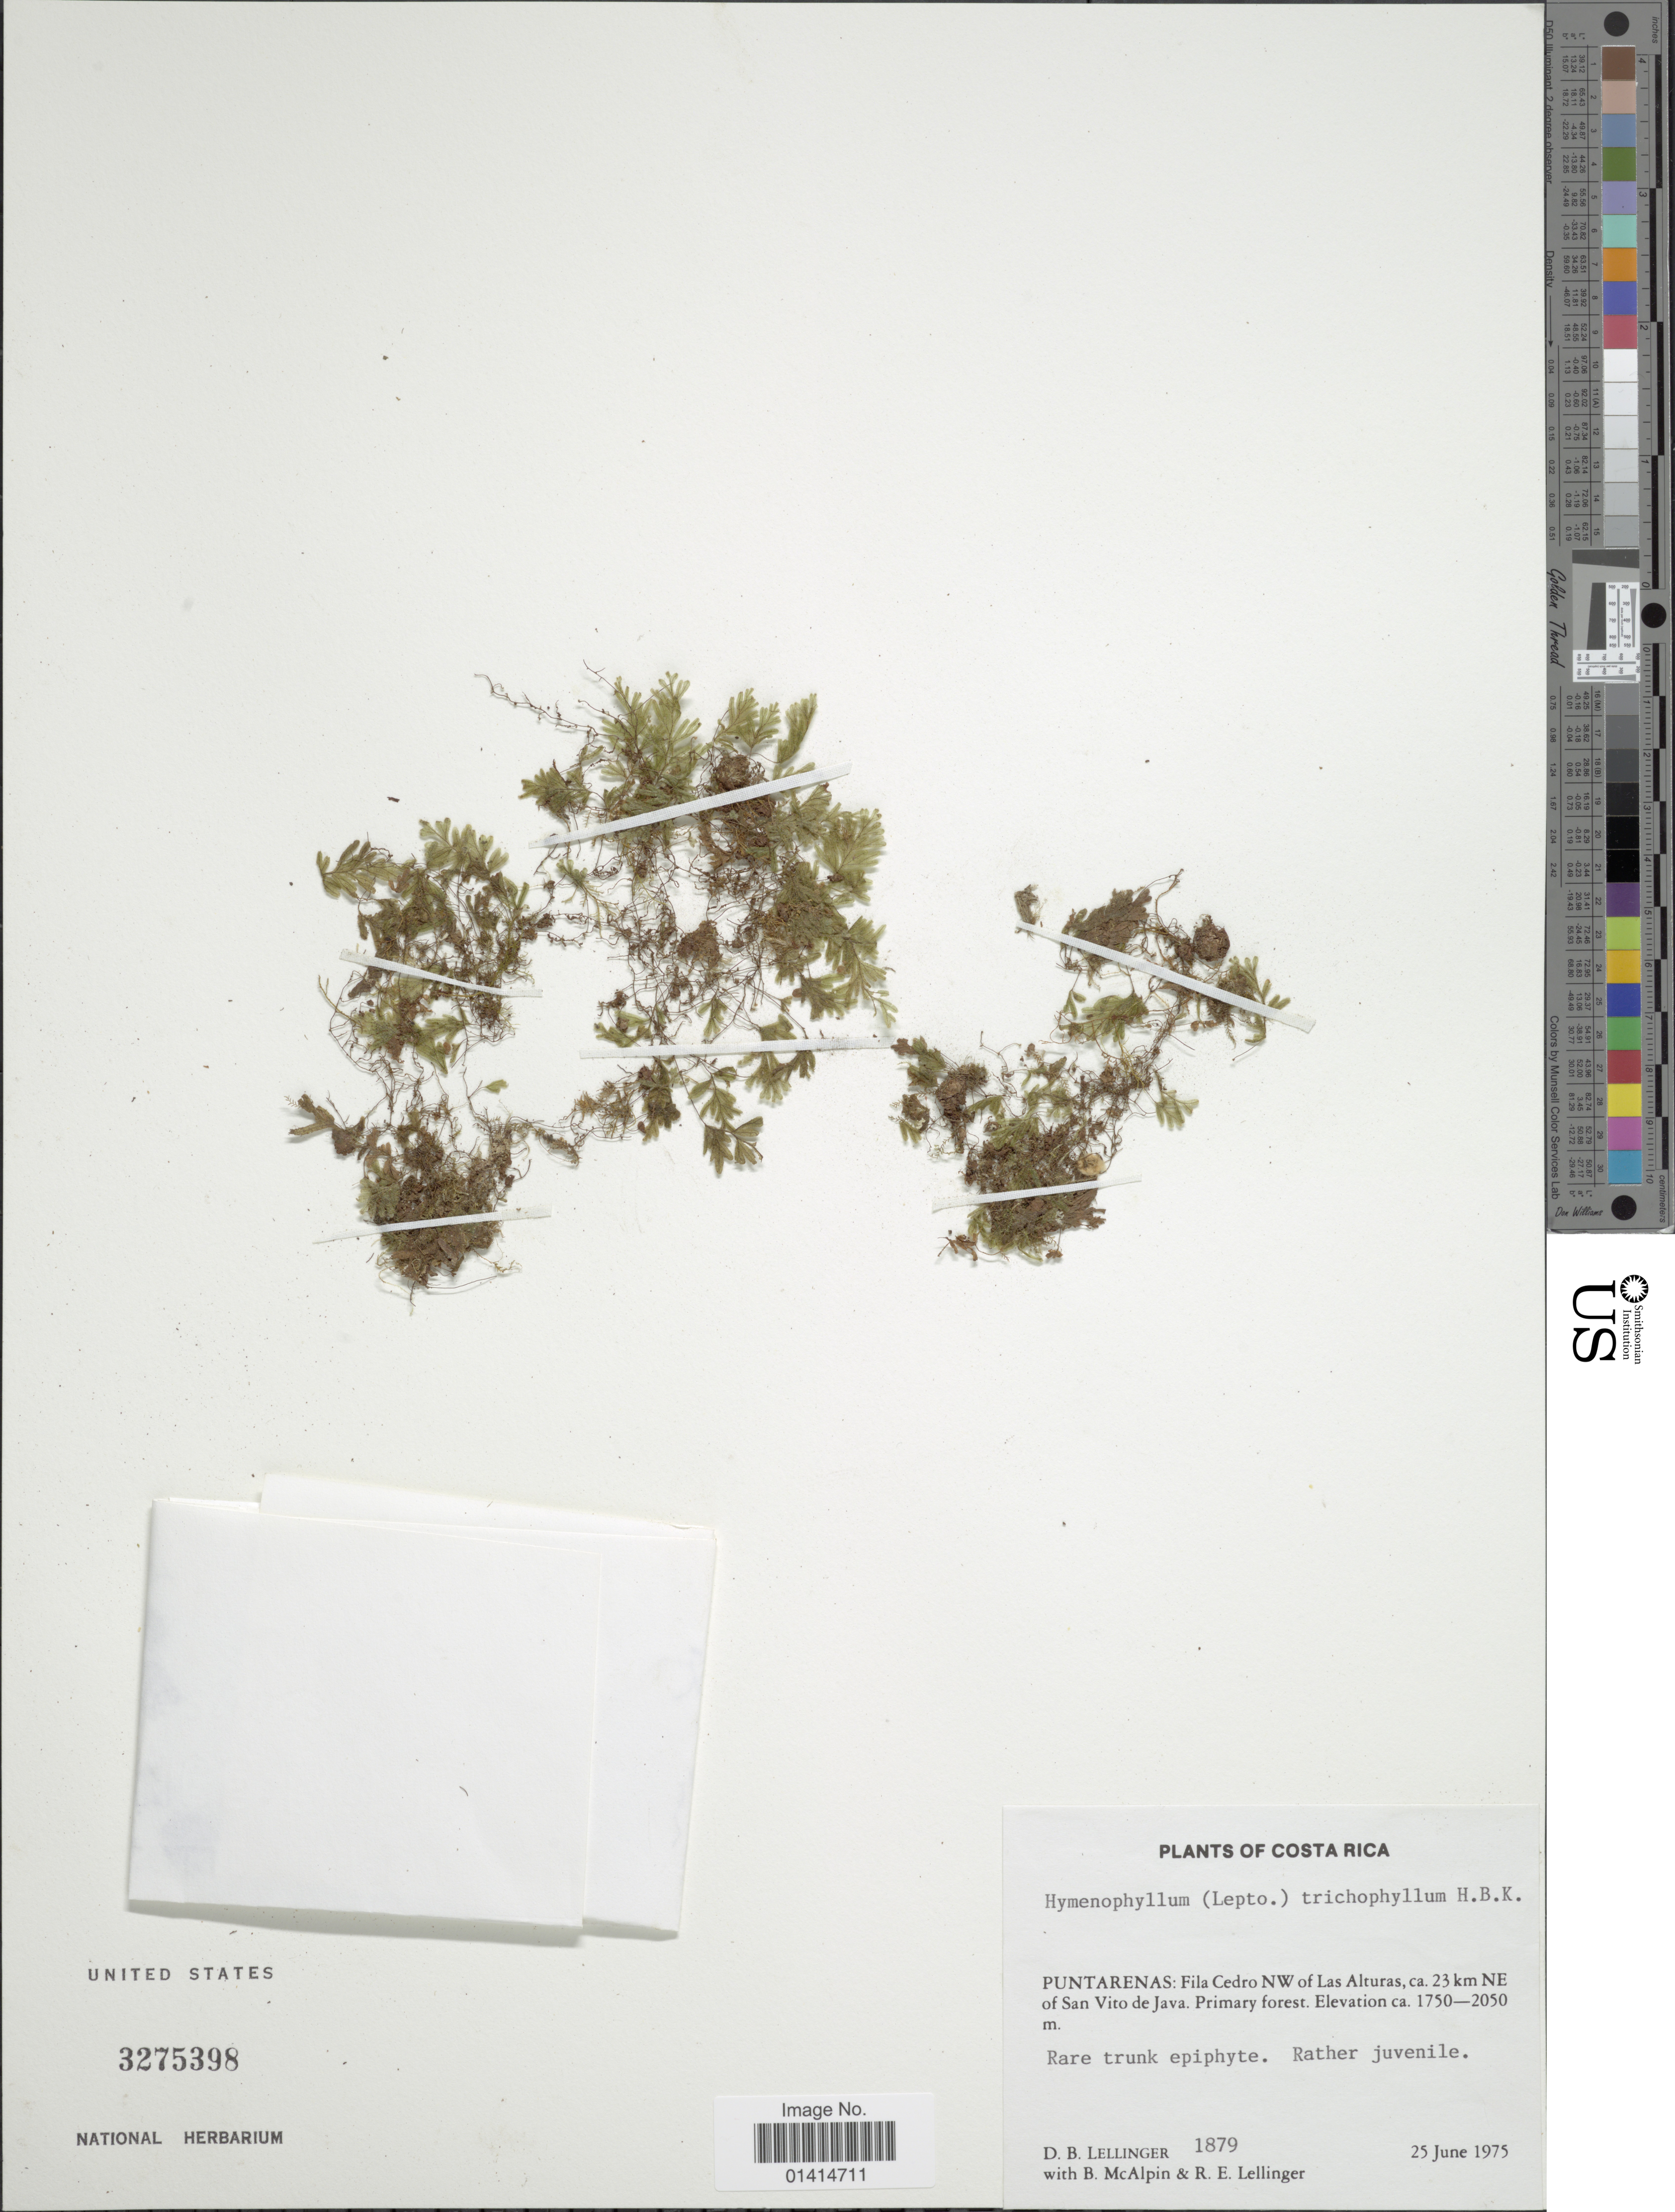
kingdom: Plantae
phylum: Tracheophyta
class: Polypodiopsida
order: Hymenophyllales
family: Hymenophyllaceae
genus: Hymenophyllum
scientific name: Hymenophyllum trichophyllum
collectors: D. B. Lellinger, B. Mcalpin & R. E. Lellinger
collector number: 1879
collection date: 1975-06-25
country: Costa Rica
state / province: Puntarenas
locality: Fila Cedro NW of Las Alturas, ca 23 km NE of San Vito de Java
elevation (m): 1750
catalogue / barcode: US 3275398